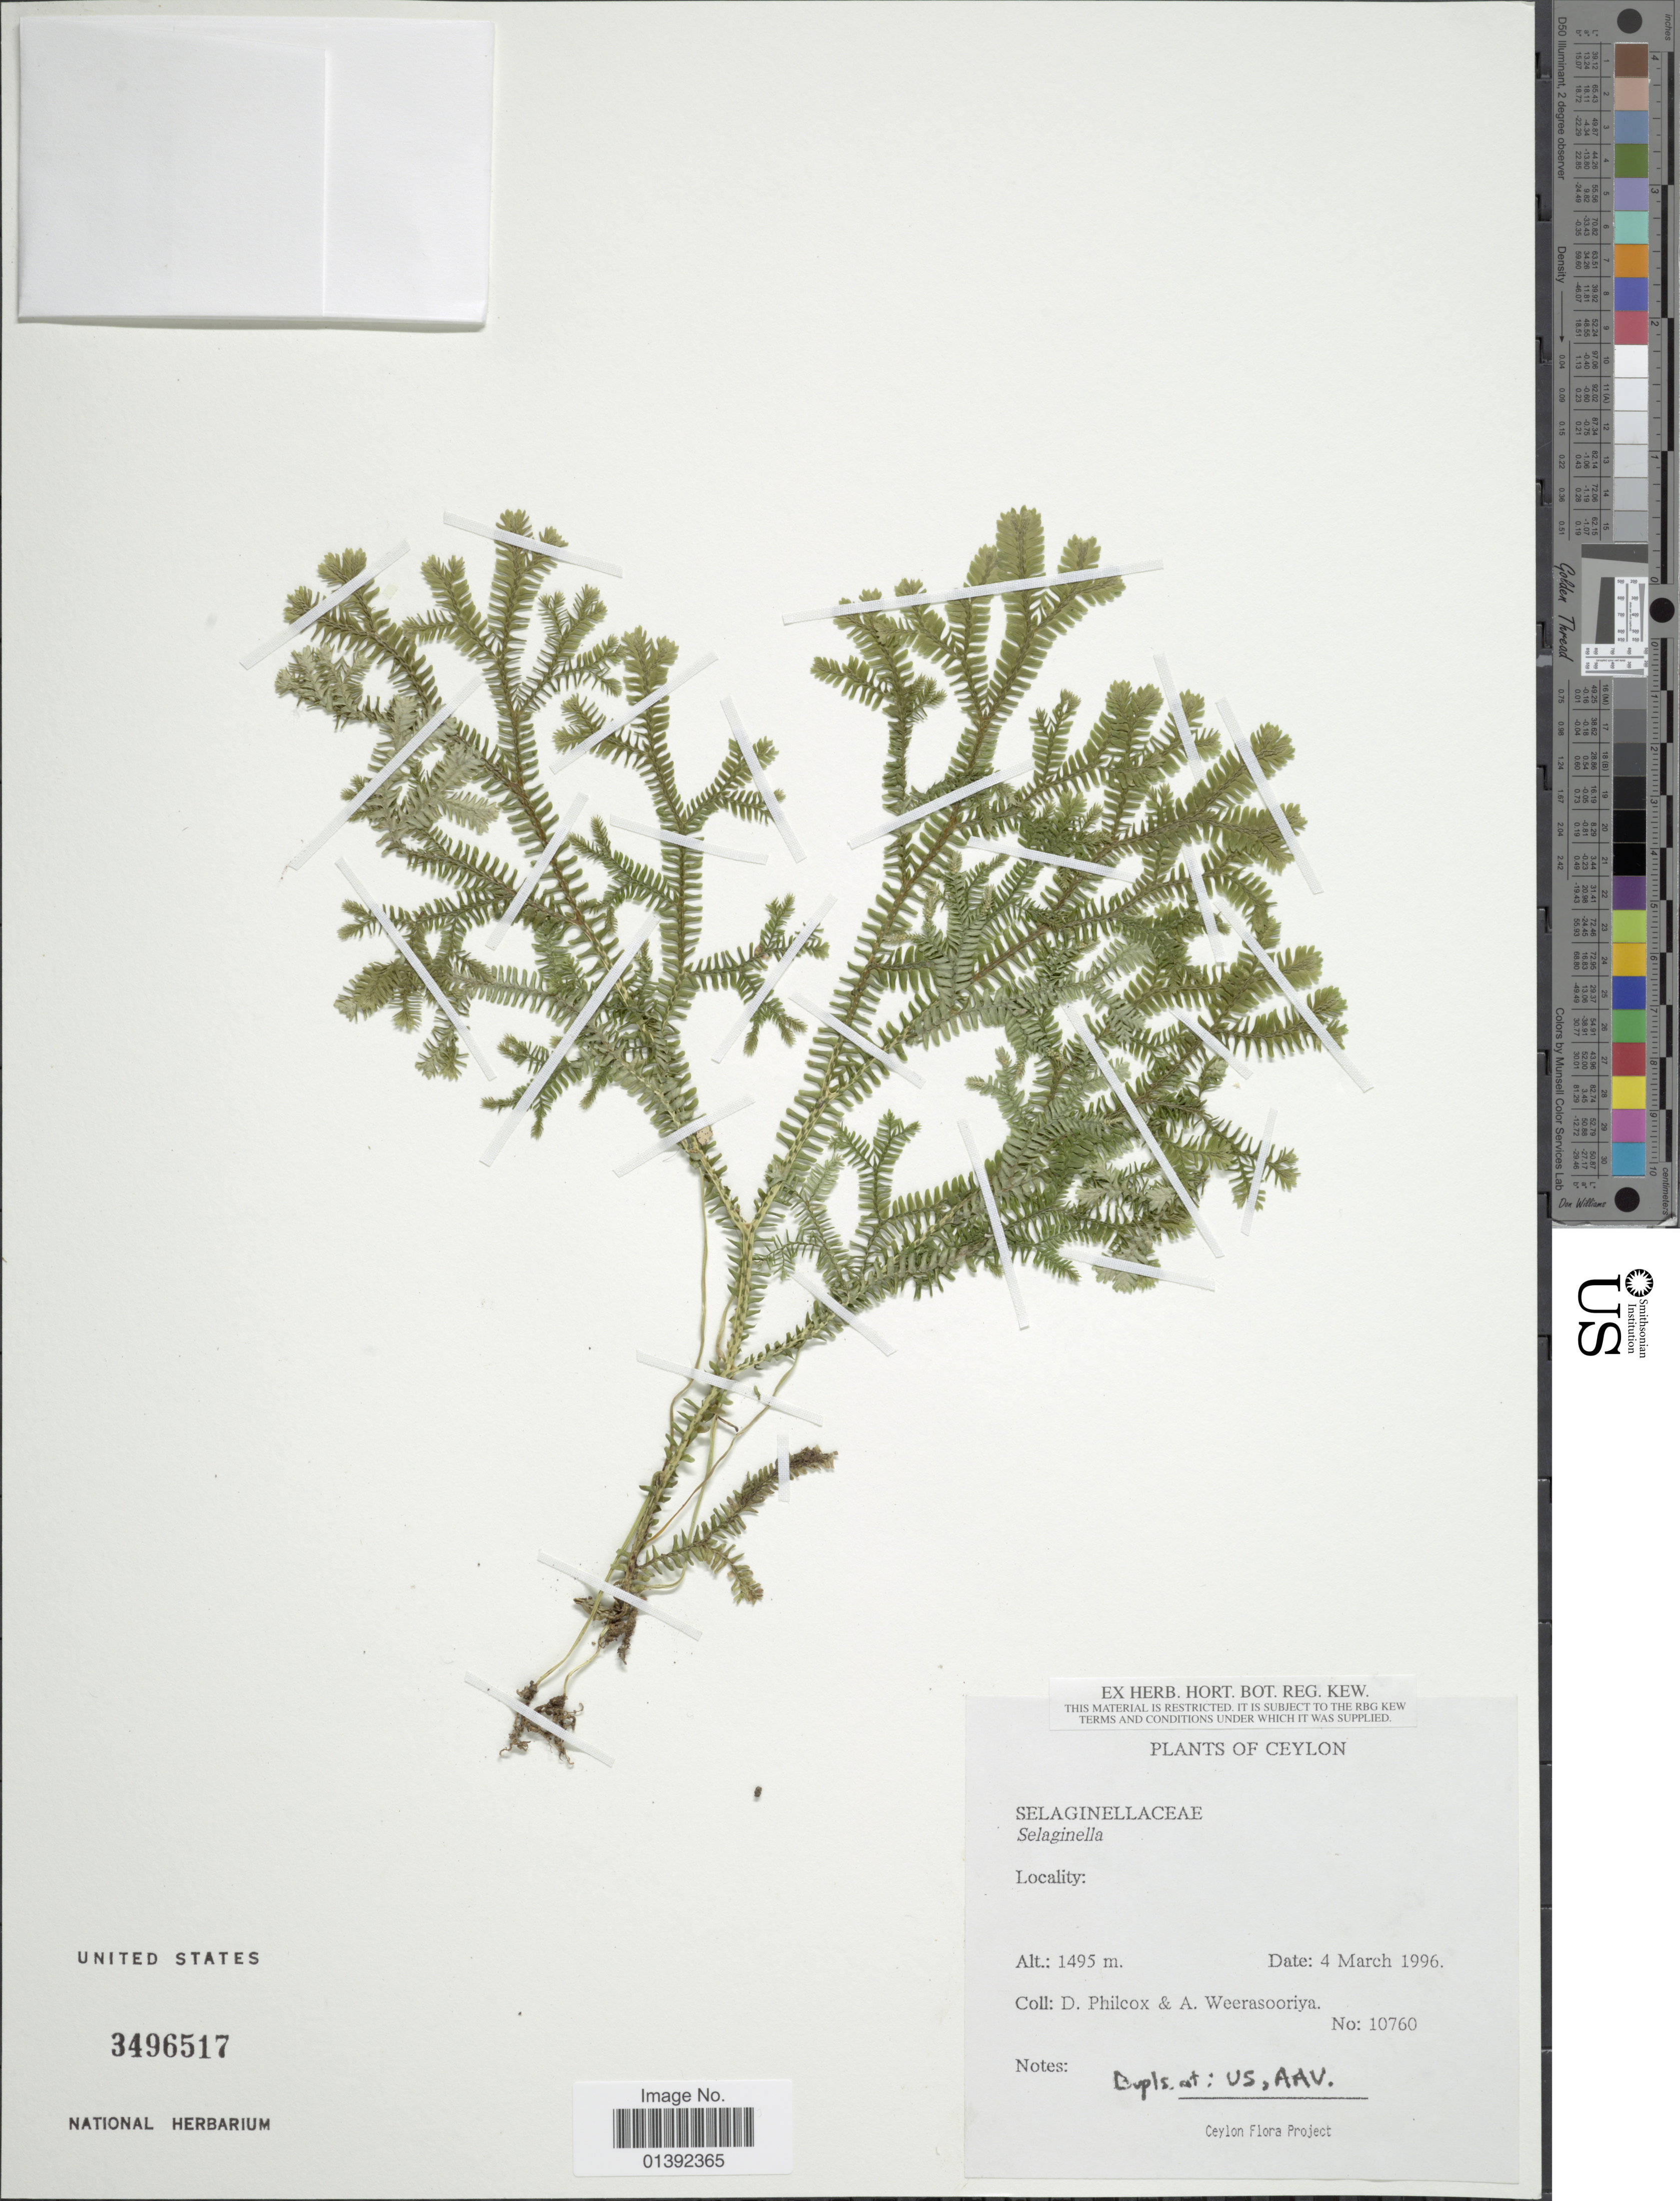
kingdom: Plantae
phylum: Tracheophyta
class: Lycopodiopsida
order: Selaginellales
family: Selaginellaceae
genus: Selaginella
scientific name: Selaginella sp.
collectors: D. Philcox & A. Weerasooriya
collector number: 10760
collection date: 1996-03-04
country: Sri Lanka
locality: Ceylon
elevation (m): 1495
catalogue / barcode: US 3496517